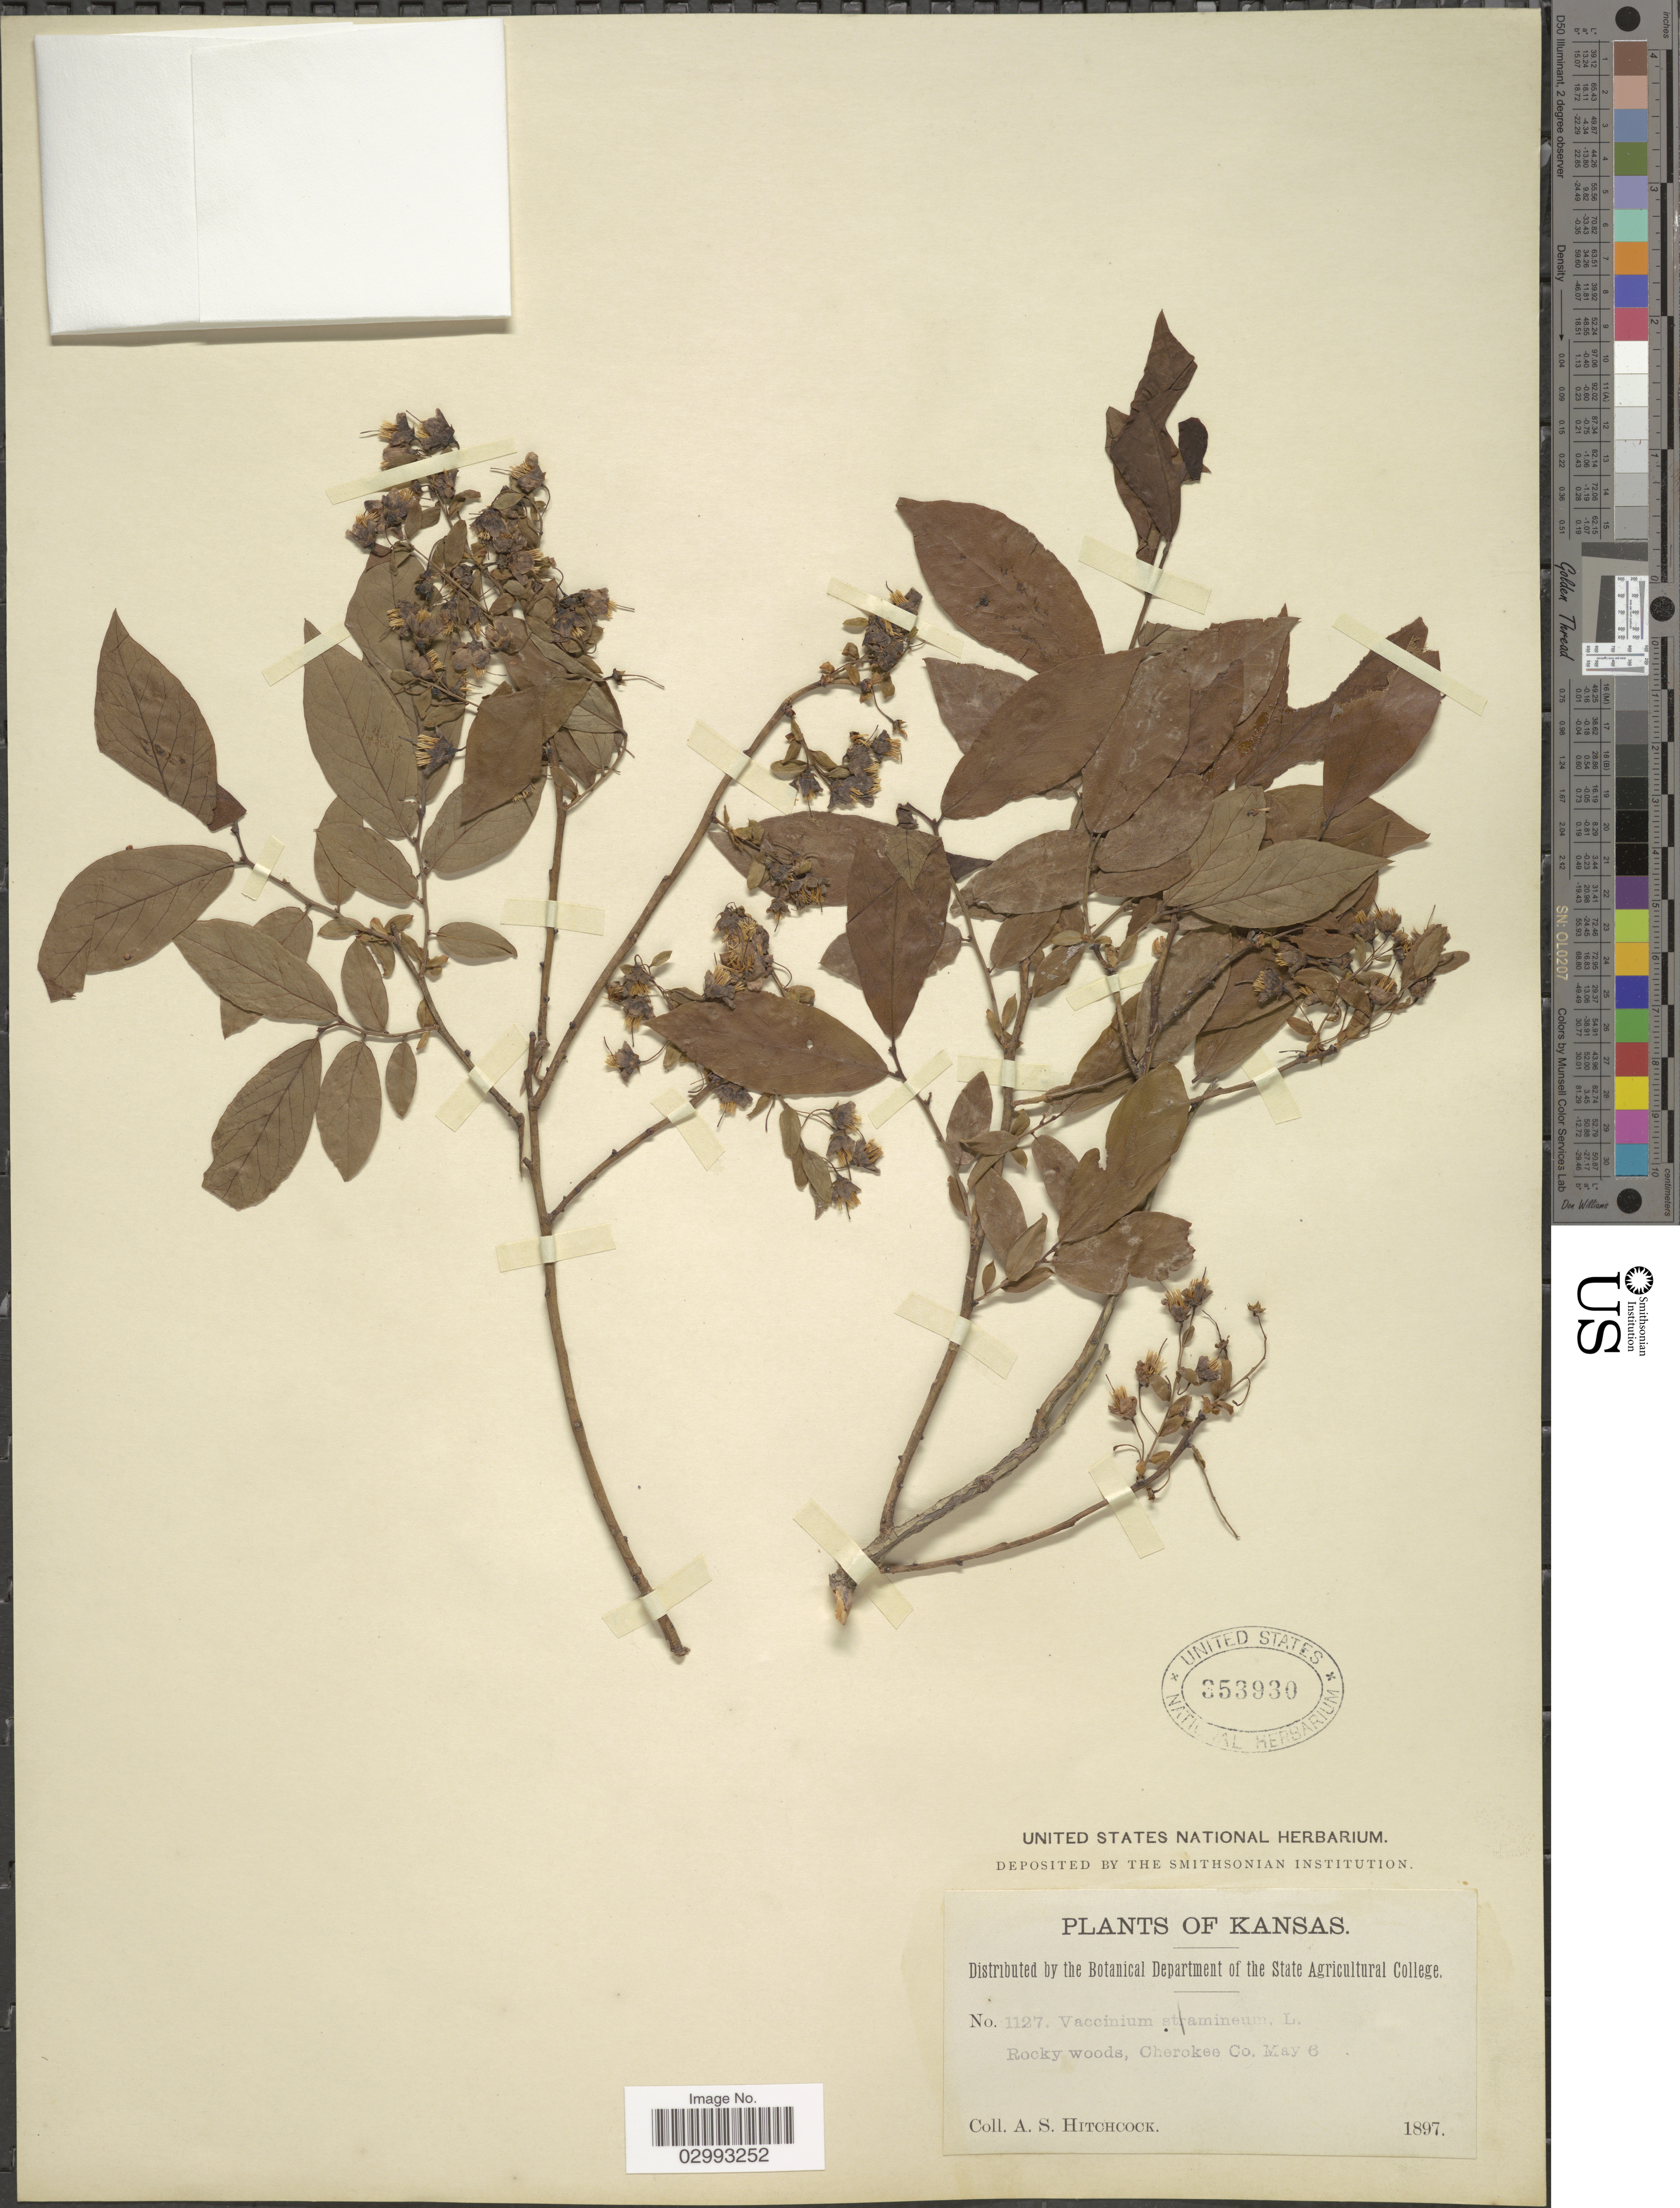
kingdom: Plantae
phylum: Tracheophyta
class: Magnoliopsida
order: Ericales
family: Ericaceae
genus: Polycodium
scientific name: Polycodium neglectum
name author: Small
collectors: A. S. Hitchcock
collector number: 1127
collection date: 1897-05-06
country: United States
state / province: Kansas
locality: Cherokee Co.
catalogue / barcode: US 353930